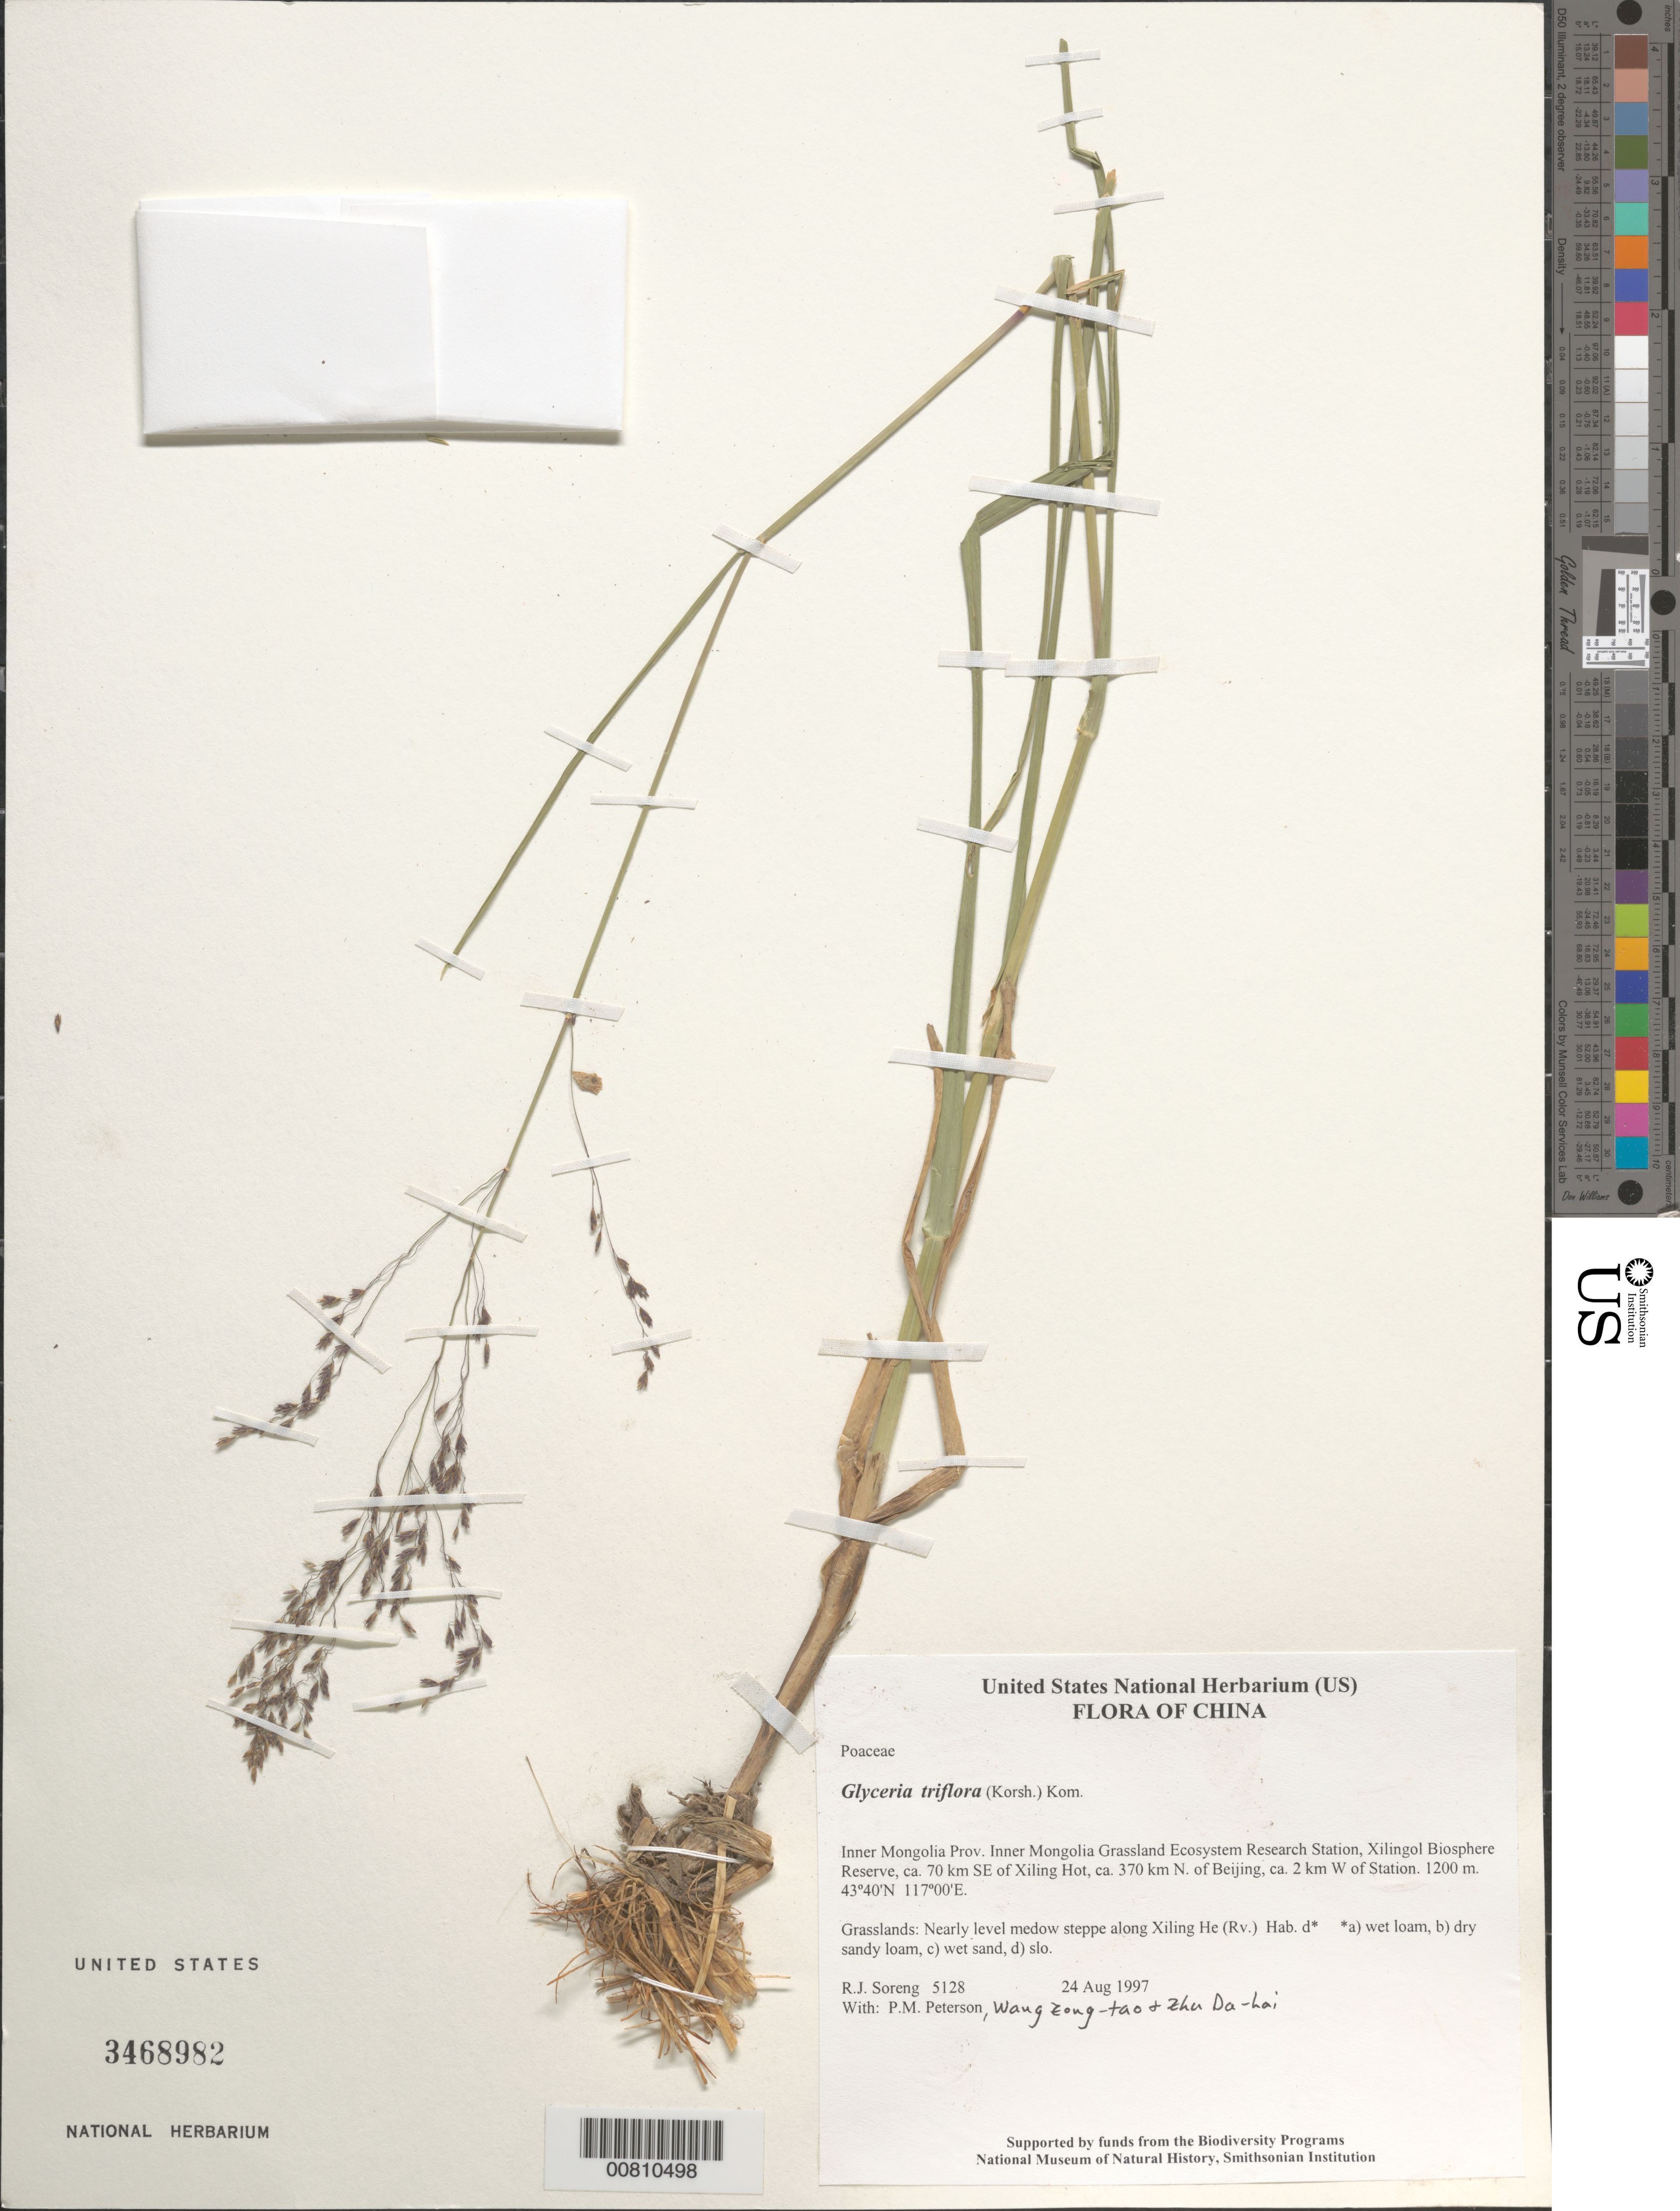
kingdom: Plantae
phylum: Tracheophyta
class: Liliopsida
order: Poales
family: Poaceae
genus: Glyceria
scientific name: Glyceria triflora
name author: (Korsh.) Kom.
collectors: R. J. Soreng, P. M. Peterson & Zhu Da-hai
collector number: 5128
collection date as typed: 24 Aug 1997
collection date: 1997-08-24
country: China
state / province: Nei Monggol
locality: Inner Mongolia Grassland Ecosystem Research Station, Xilingol Biosphere Reserve, ca. 70 km SE of Xiling Hot, ca. 370 km N. of Beijing, ca. 2 km W of Station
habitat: Grasslands: Nearly level medow steppe along Xiling He (Rv.) Hab. d* *a) wet loam, b) dry sandy loam, c) wet sand, d) slo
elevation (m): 1200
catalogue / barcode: US 3468982